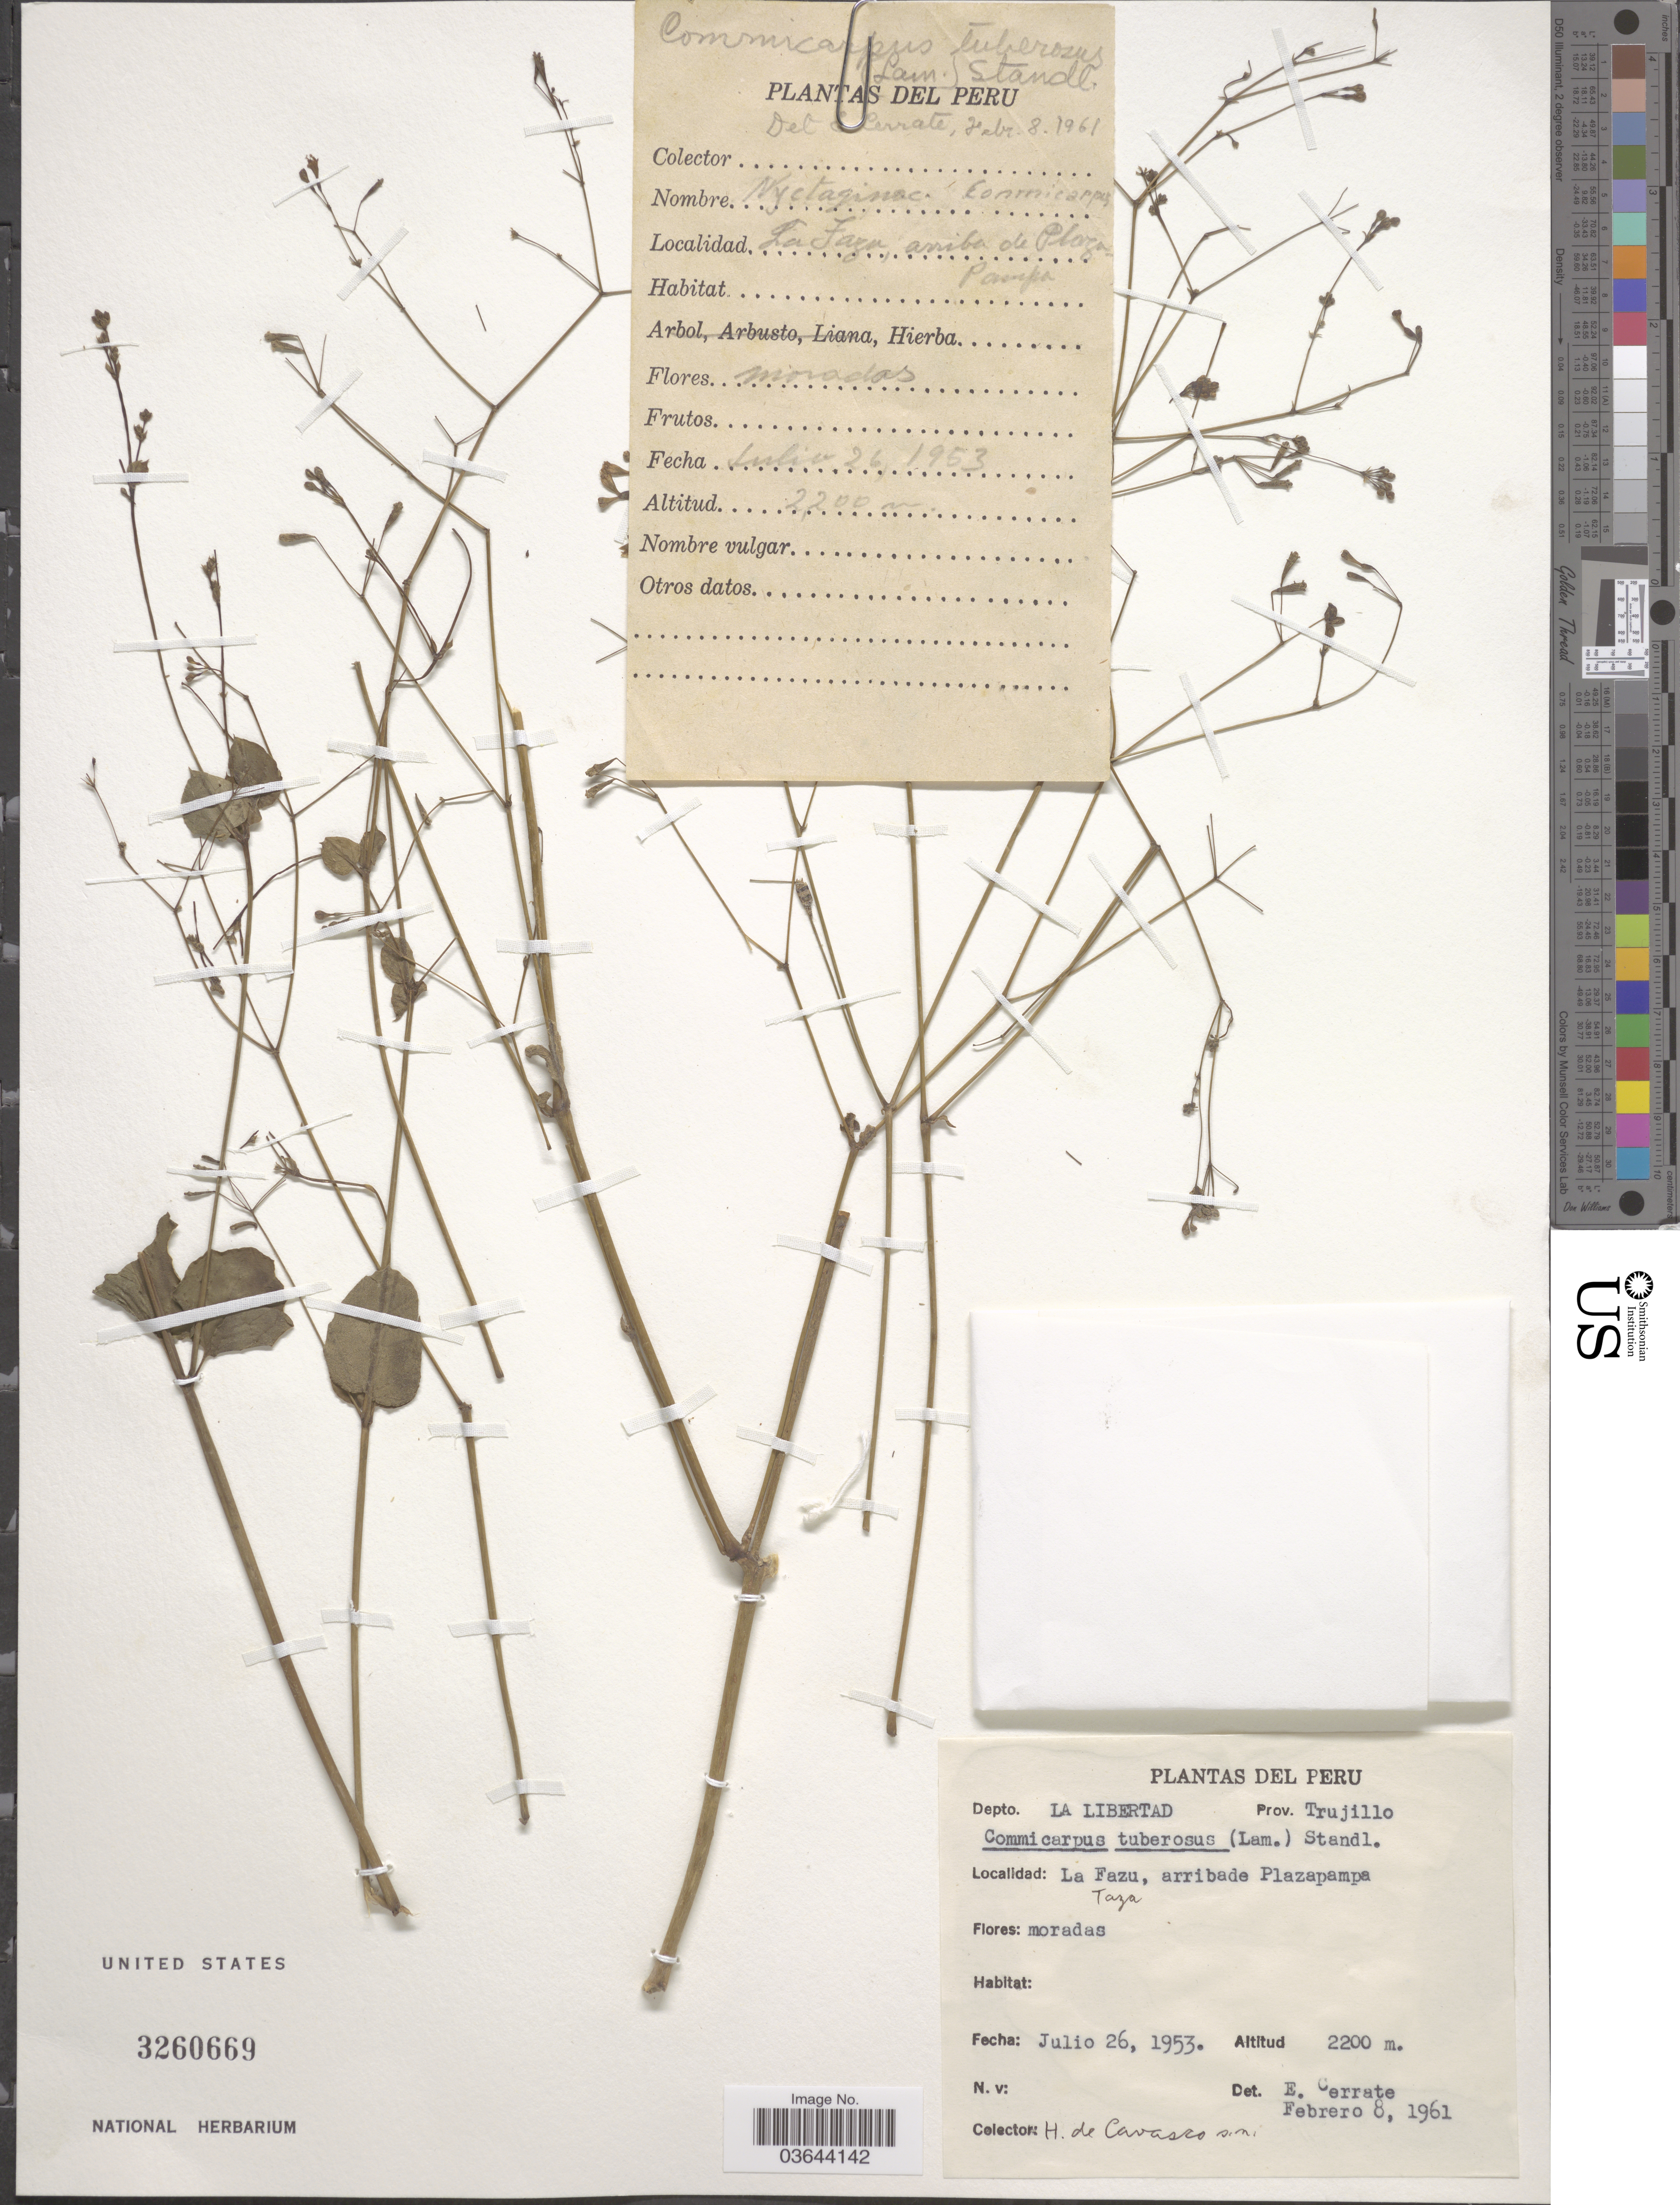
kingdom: Plantae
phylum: Tracheophyta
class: Magnoliopsida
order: Caryophyllales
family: Nyctaginaceae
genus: Commicarpus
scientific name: Commicarpus tuberosus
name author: (Lam.) Standl.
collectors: H. De Cavasco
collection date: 1953-07-26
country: Peru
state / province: La Libertad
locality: Depto. La Libertad. Prov. Trujillo. La Fazu, arribade Plazapampa. Taza.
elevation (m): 2200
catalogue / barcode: US 3260669